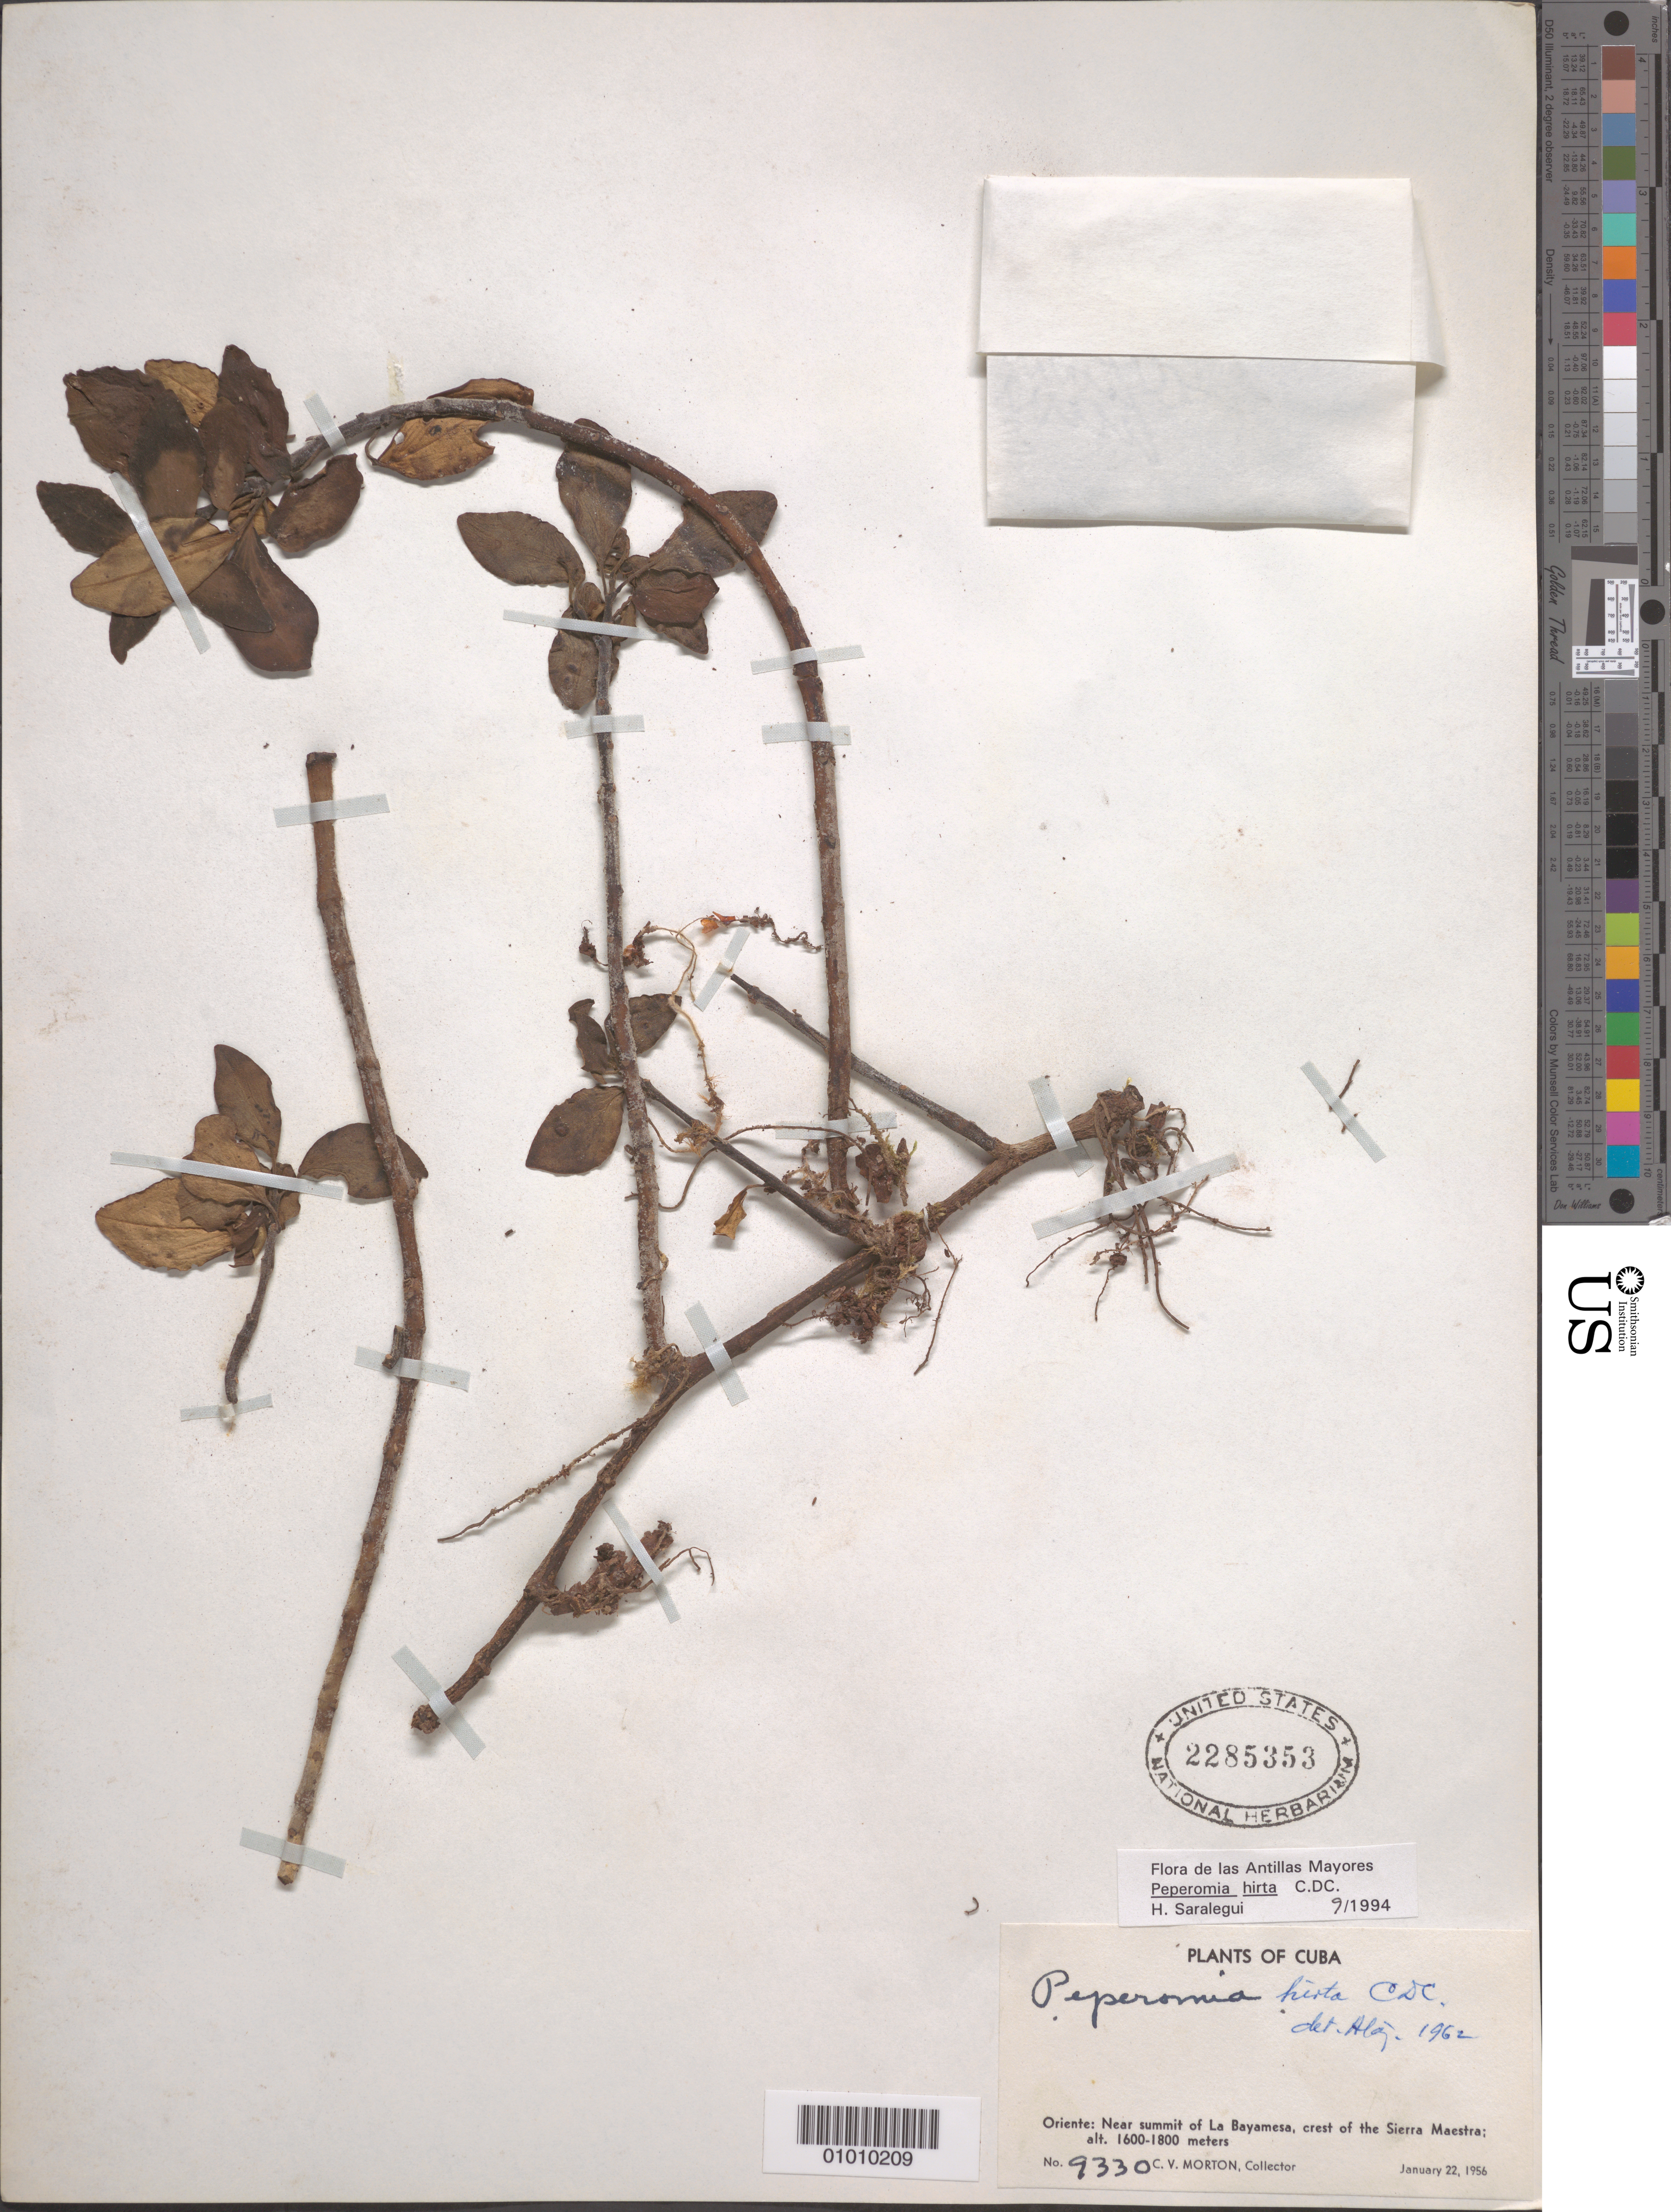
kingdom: Plantae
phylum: Tracheophyta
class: Magnoliopsida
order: Piperales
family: Piperaceae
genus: Peperomia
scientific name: Peperomia hirta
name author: C. DC.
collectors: C. V. Morton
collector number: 9330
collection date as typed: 22 Jan 1956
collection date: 1956-01-22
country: Cuba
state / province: Oriente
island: Cuba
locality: Near summit of La Bayamesa, crest of the Sierra Maestra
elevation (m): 1600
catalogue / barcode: US 2285353